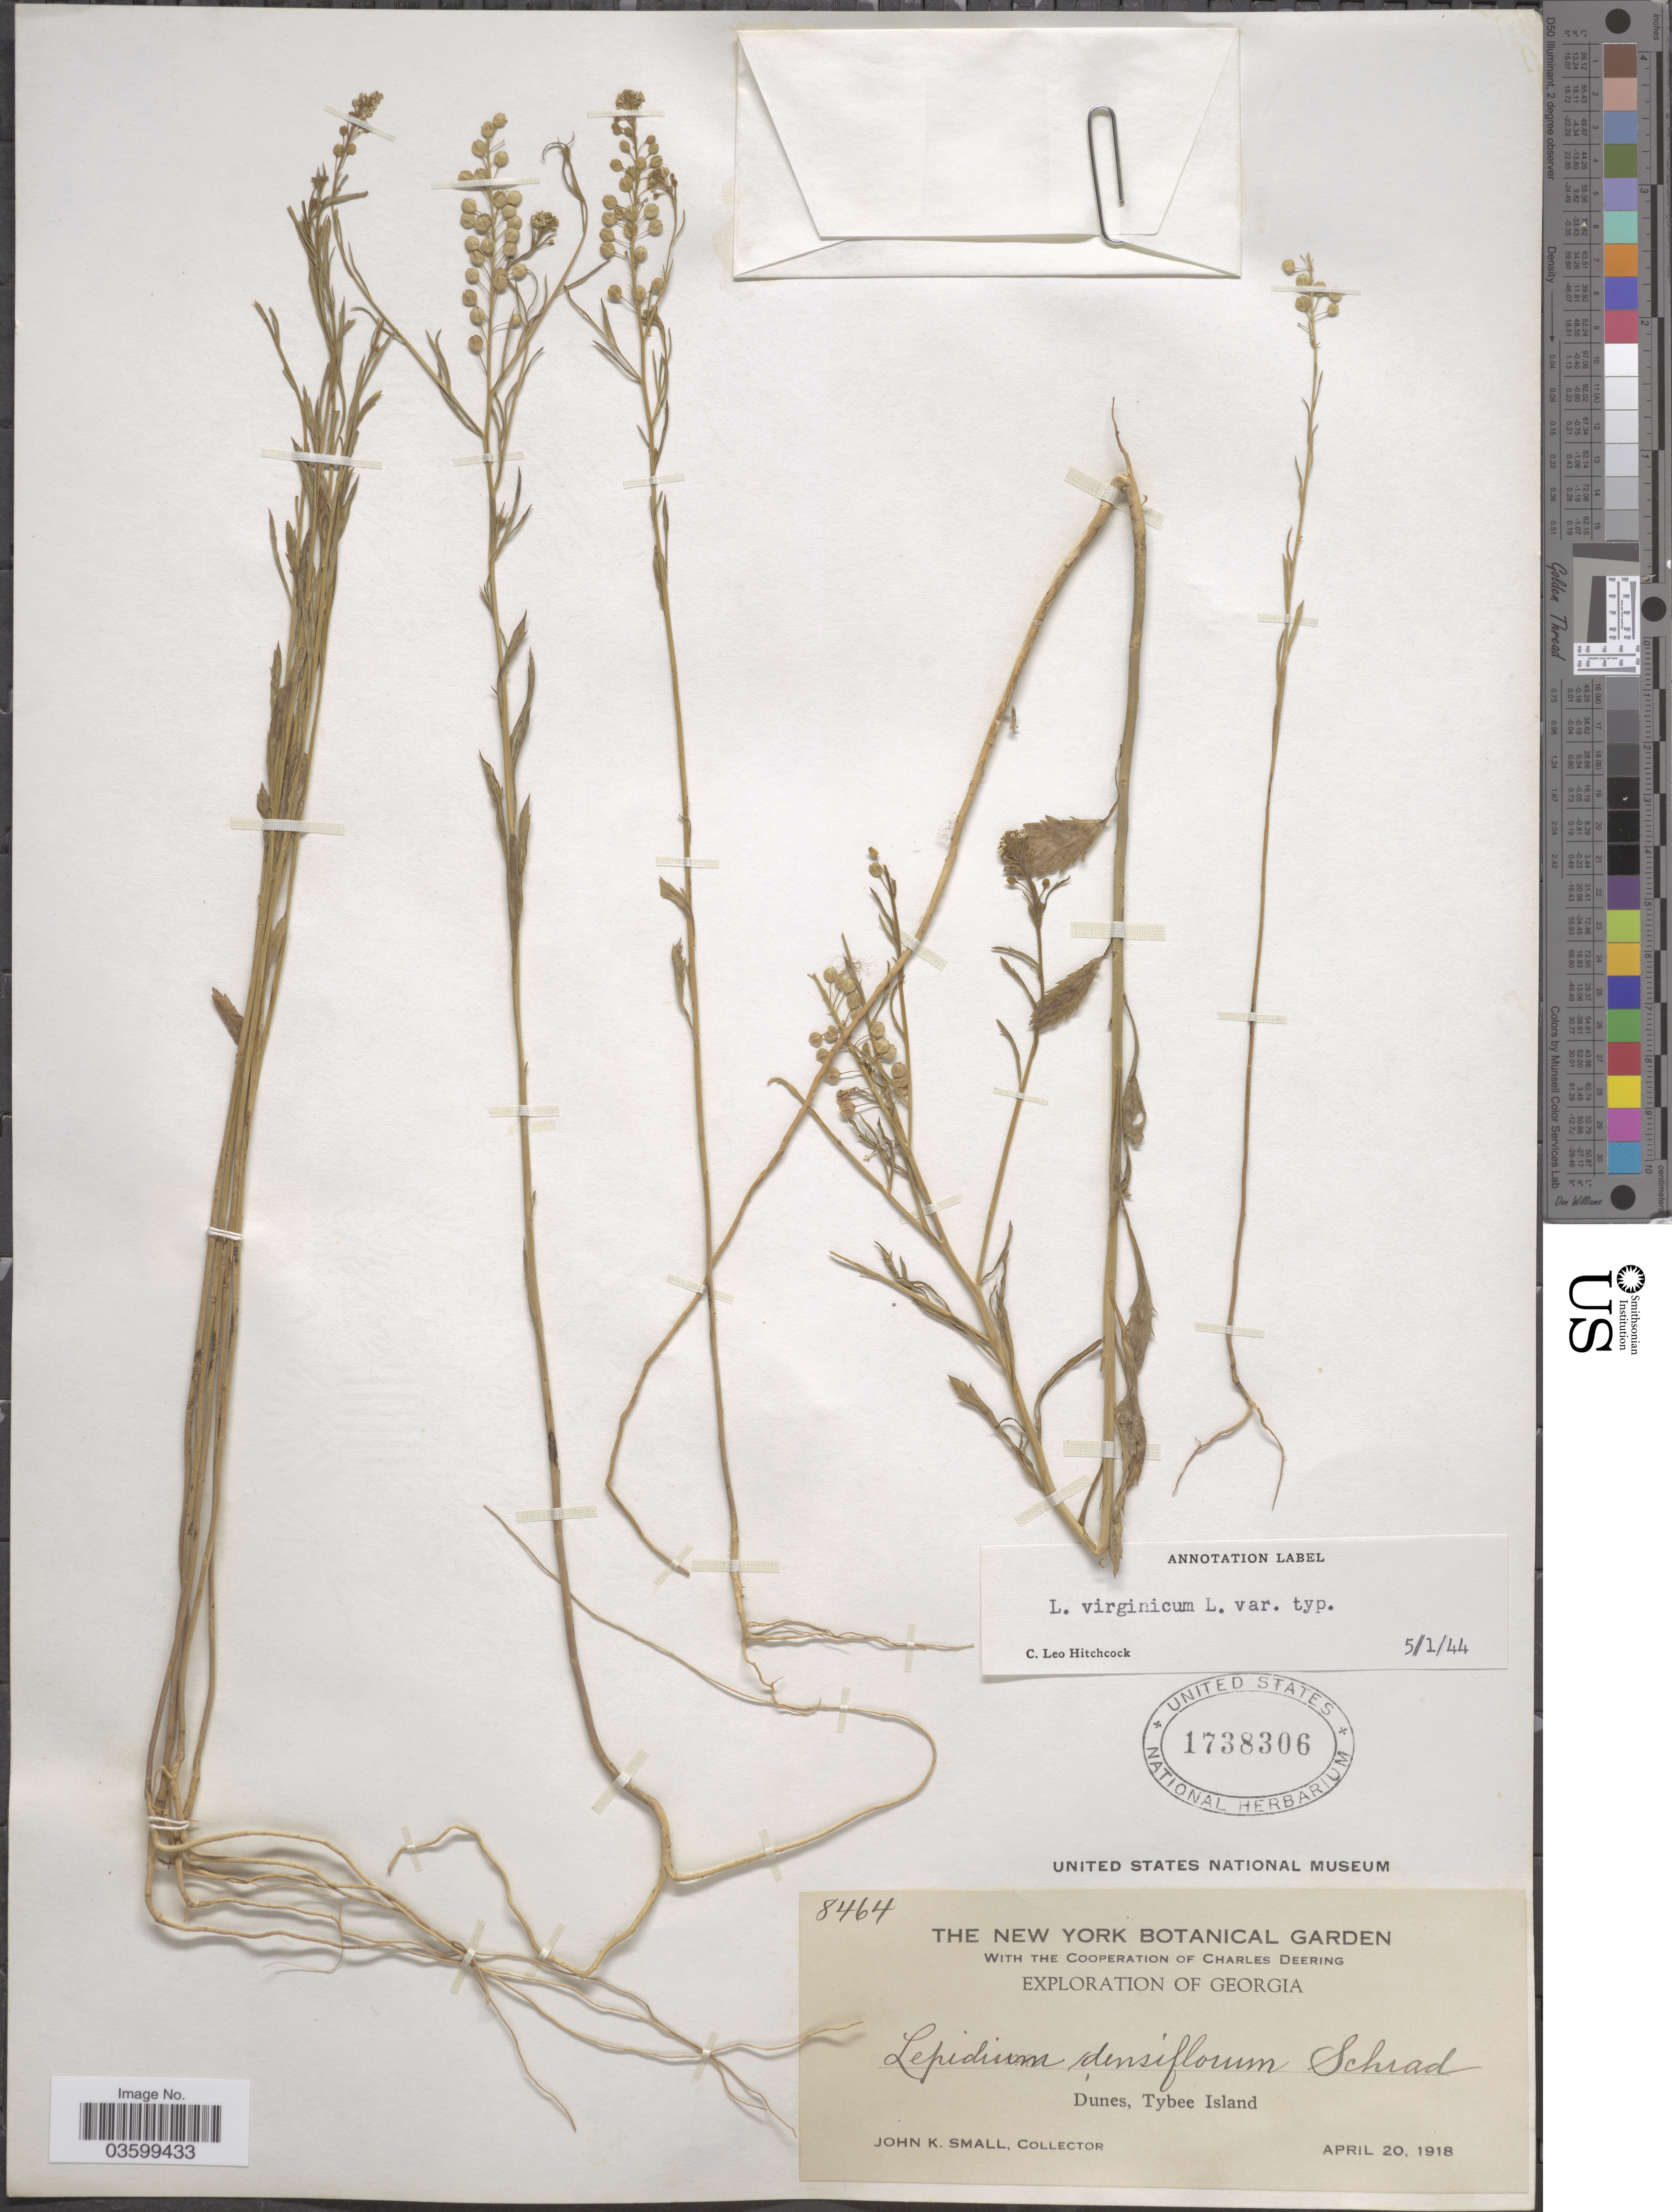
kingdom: Plantae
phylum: Tracheophyta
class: Magnoliopsida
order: Brassicales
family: Brassicaceae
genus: Lepidium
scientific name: Lepidium virginicum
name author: L.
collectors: J. K. Small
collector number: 8464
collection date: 1918-04-20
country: United States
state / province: Georgia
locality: Dunes, Tybee Island.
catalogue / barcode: US 1738306